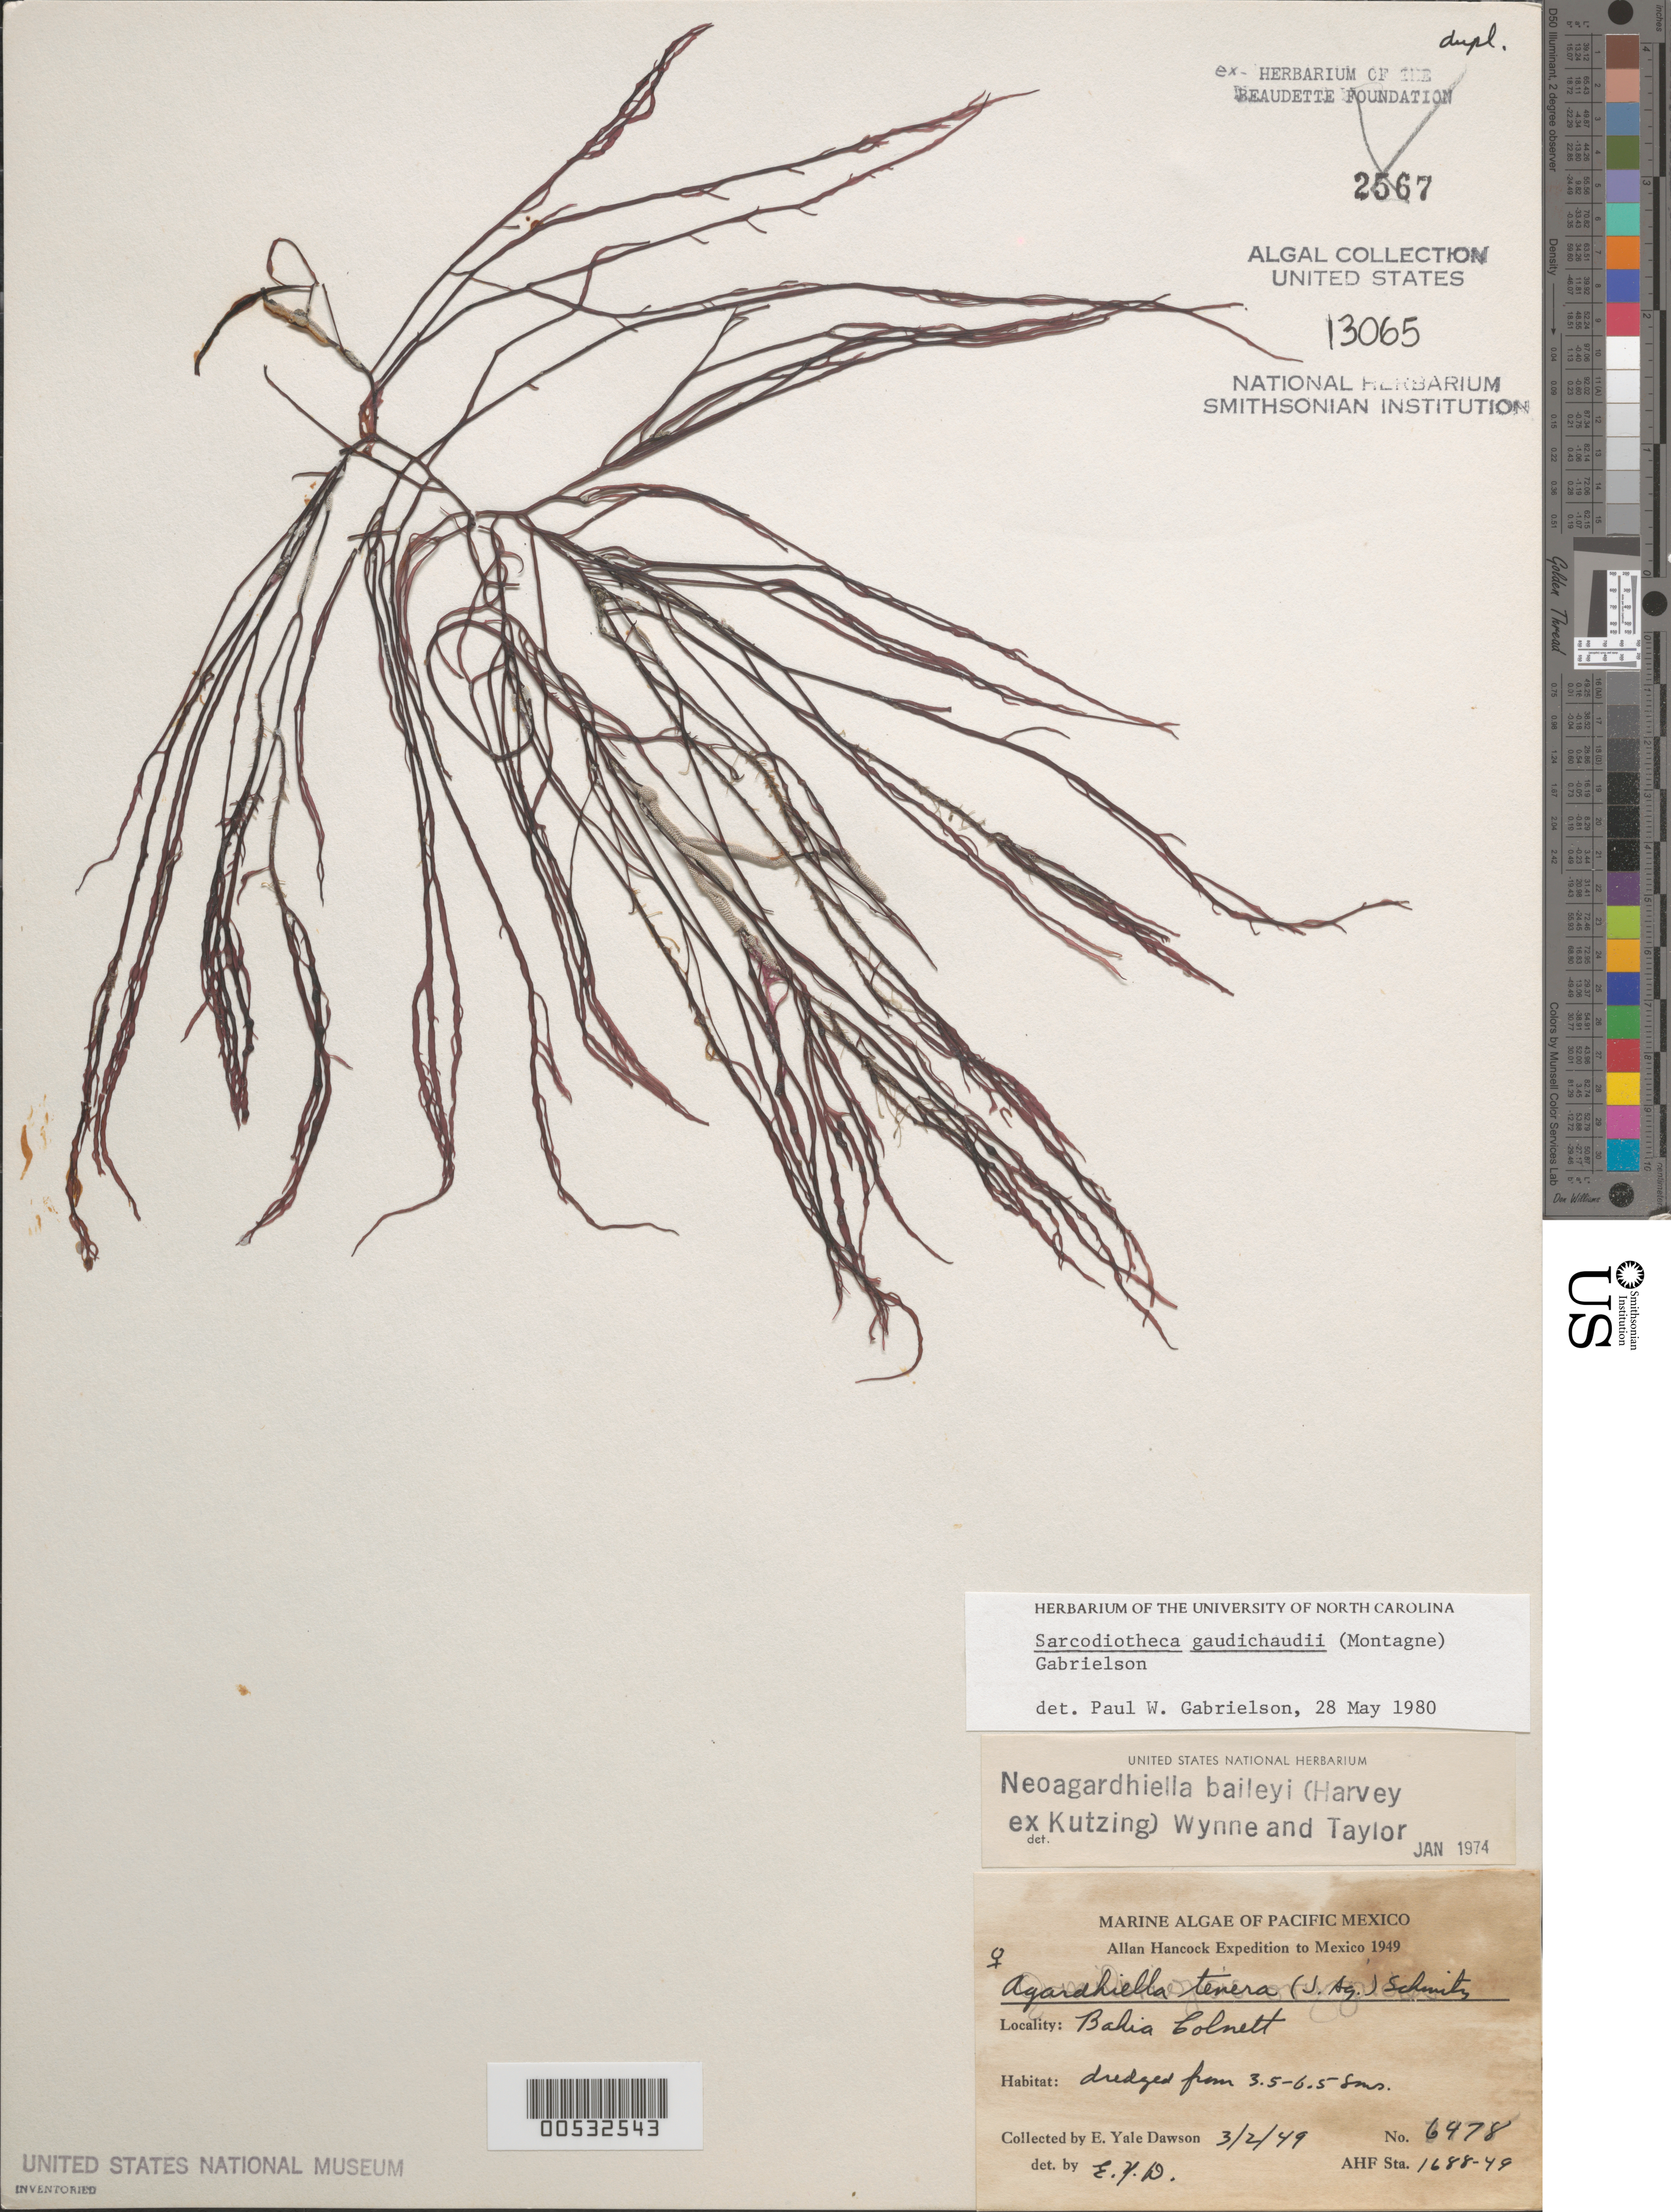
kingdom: Plantae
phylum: Rhodophyta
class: Florideophyceae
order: Gigartinales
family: Solieriaceae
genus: Sarcodiotheca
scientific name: Sarcodiotheca gaudichaudii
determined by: Gabrielson, P. W.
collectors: E. Y. Dawson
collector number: EYD 6478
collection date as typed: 02 Mar 1949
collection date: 1949-03-02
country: Mexico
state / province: Baja California Norte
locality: Bahia Colnett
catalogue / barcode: US 13065